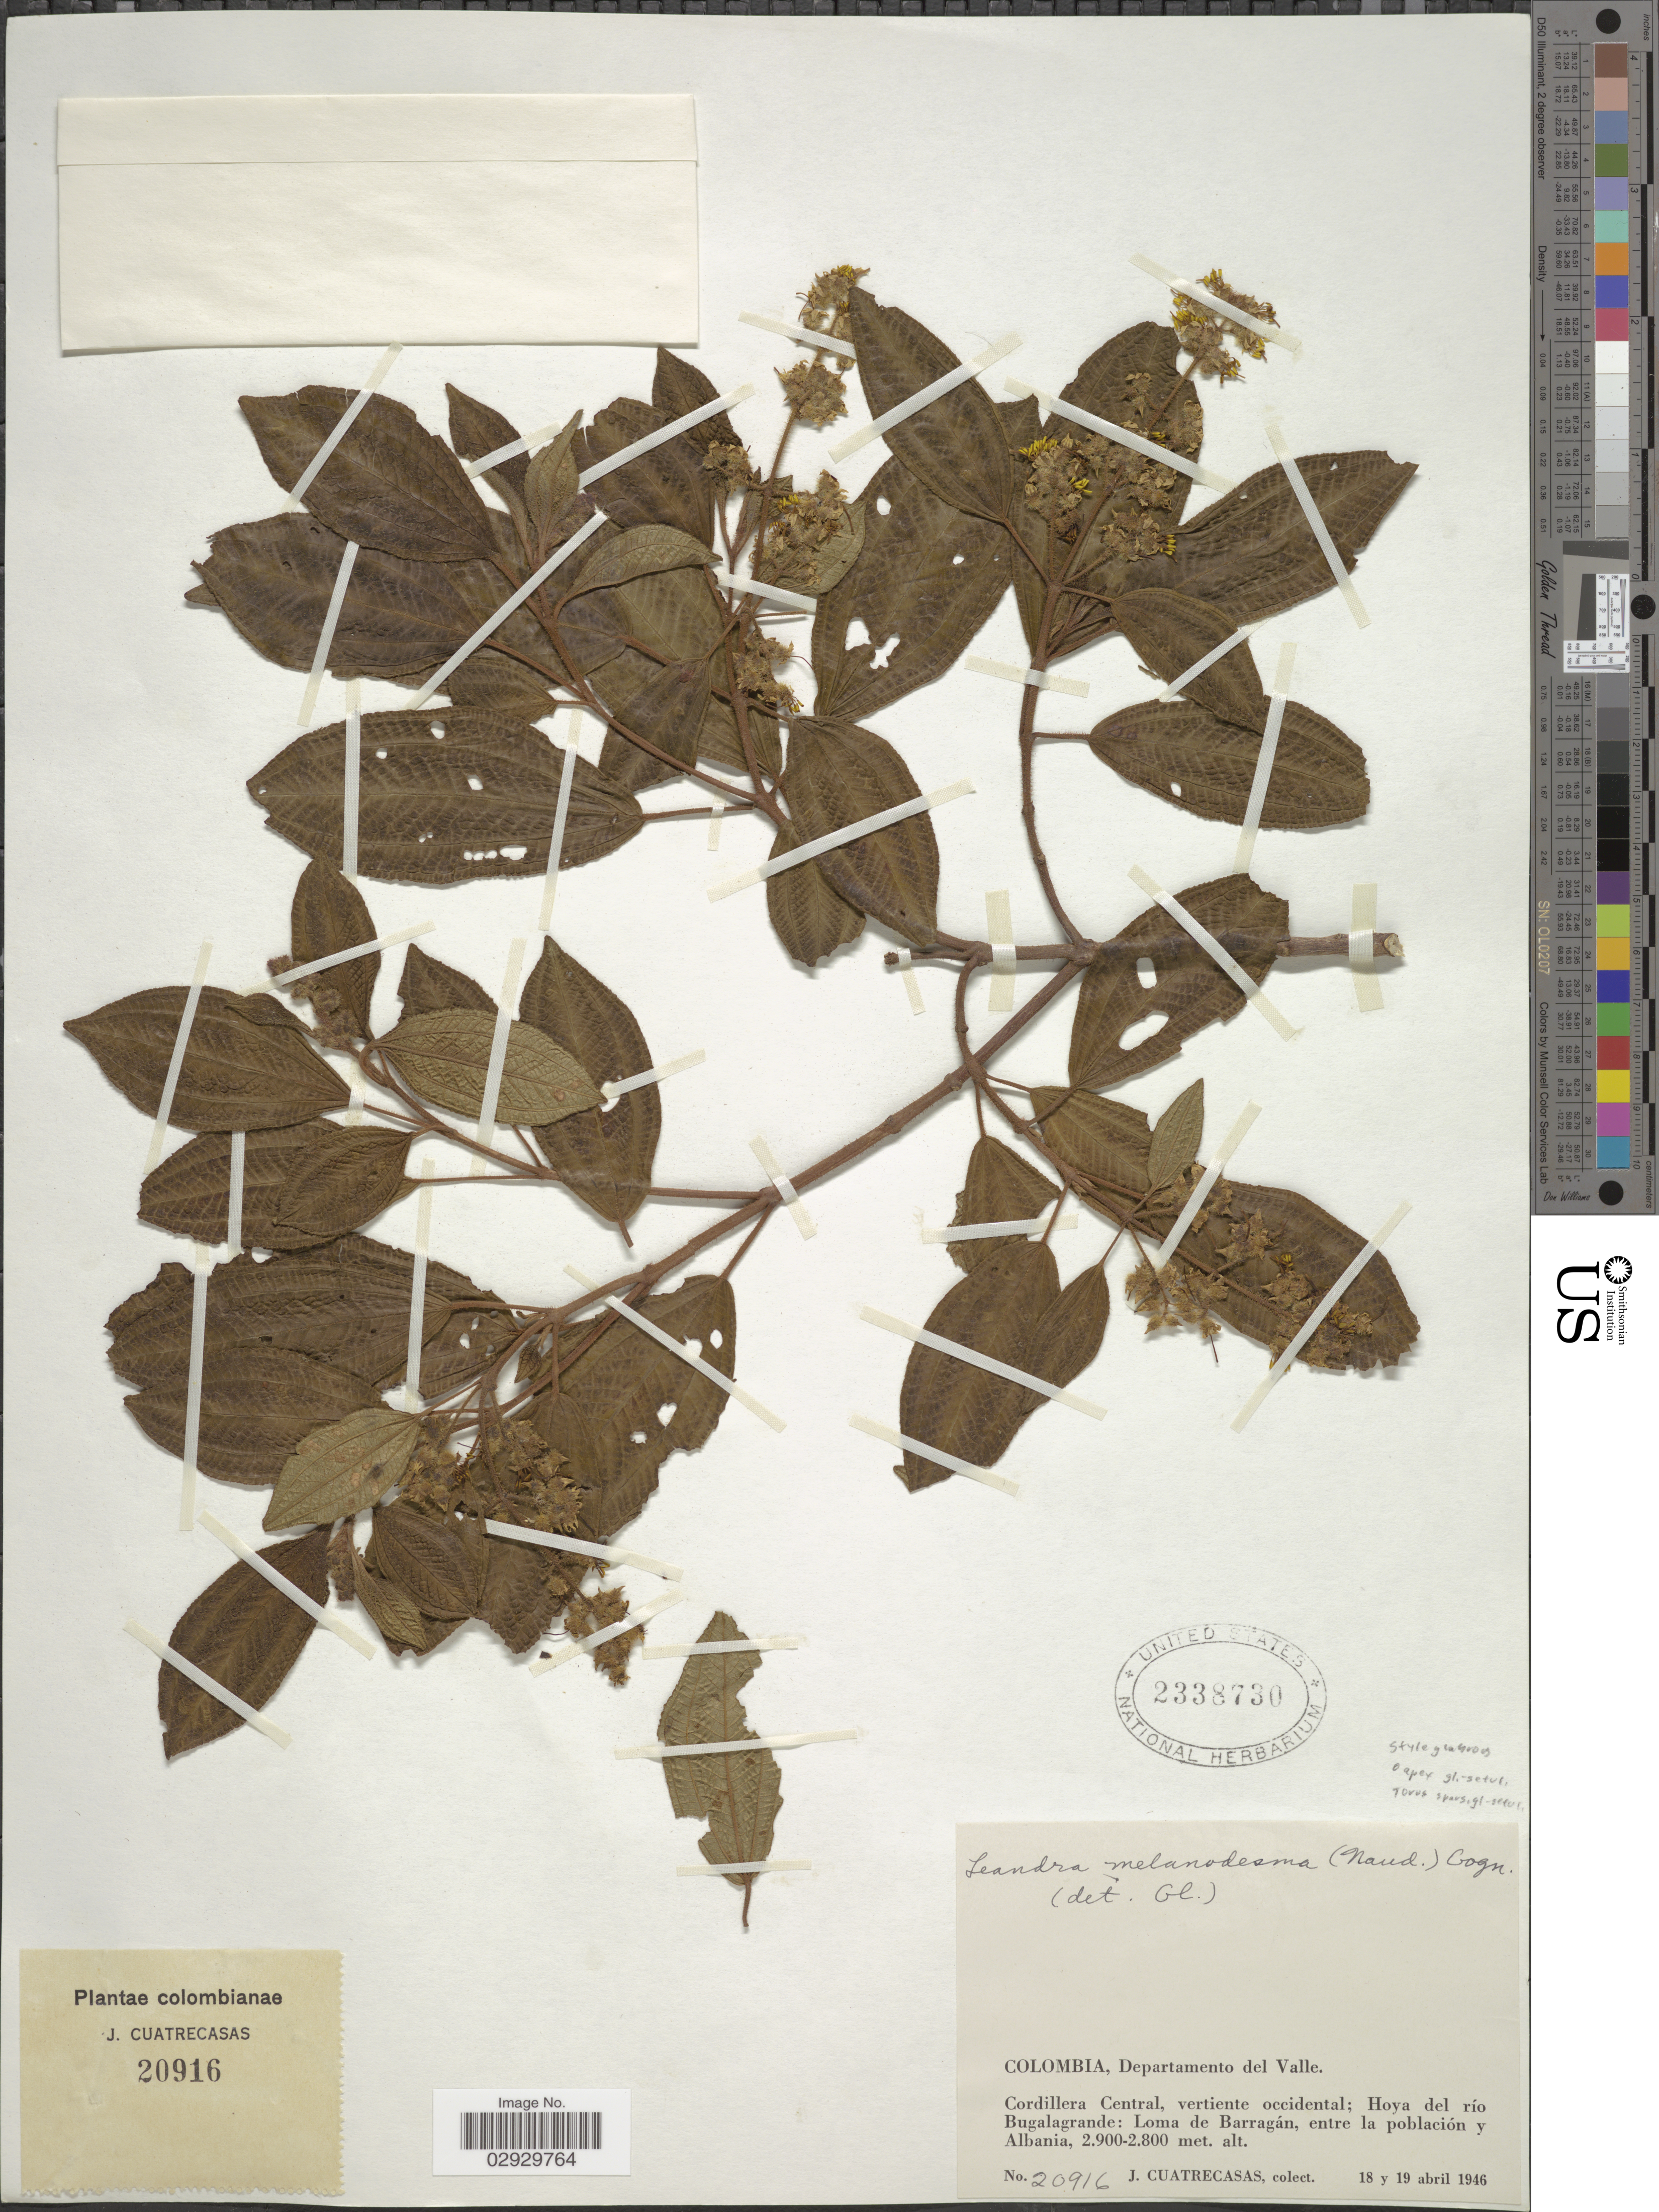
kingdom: Plantae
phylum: Tracheophyta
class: Magnoliopsida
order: Myrtales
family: Melastomataceae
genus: Leandra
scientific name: Leandra lehmannii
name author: Cogn.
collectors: J. Cuatrecasas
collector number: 20916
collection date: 1946-04-18/1946-04-19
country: Colombia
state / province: Valle del Cauca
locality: Departamento del Valle. Cordillera Central, vertiente occidental; Hoya del río Bugalagrande: Loma de Barragán, entre la población y Albania.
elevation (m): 2800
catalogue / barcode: US 2338730